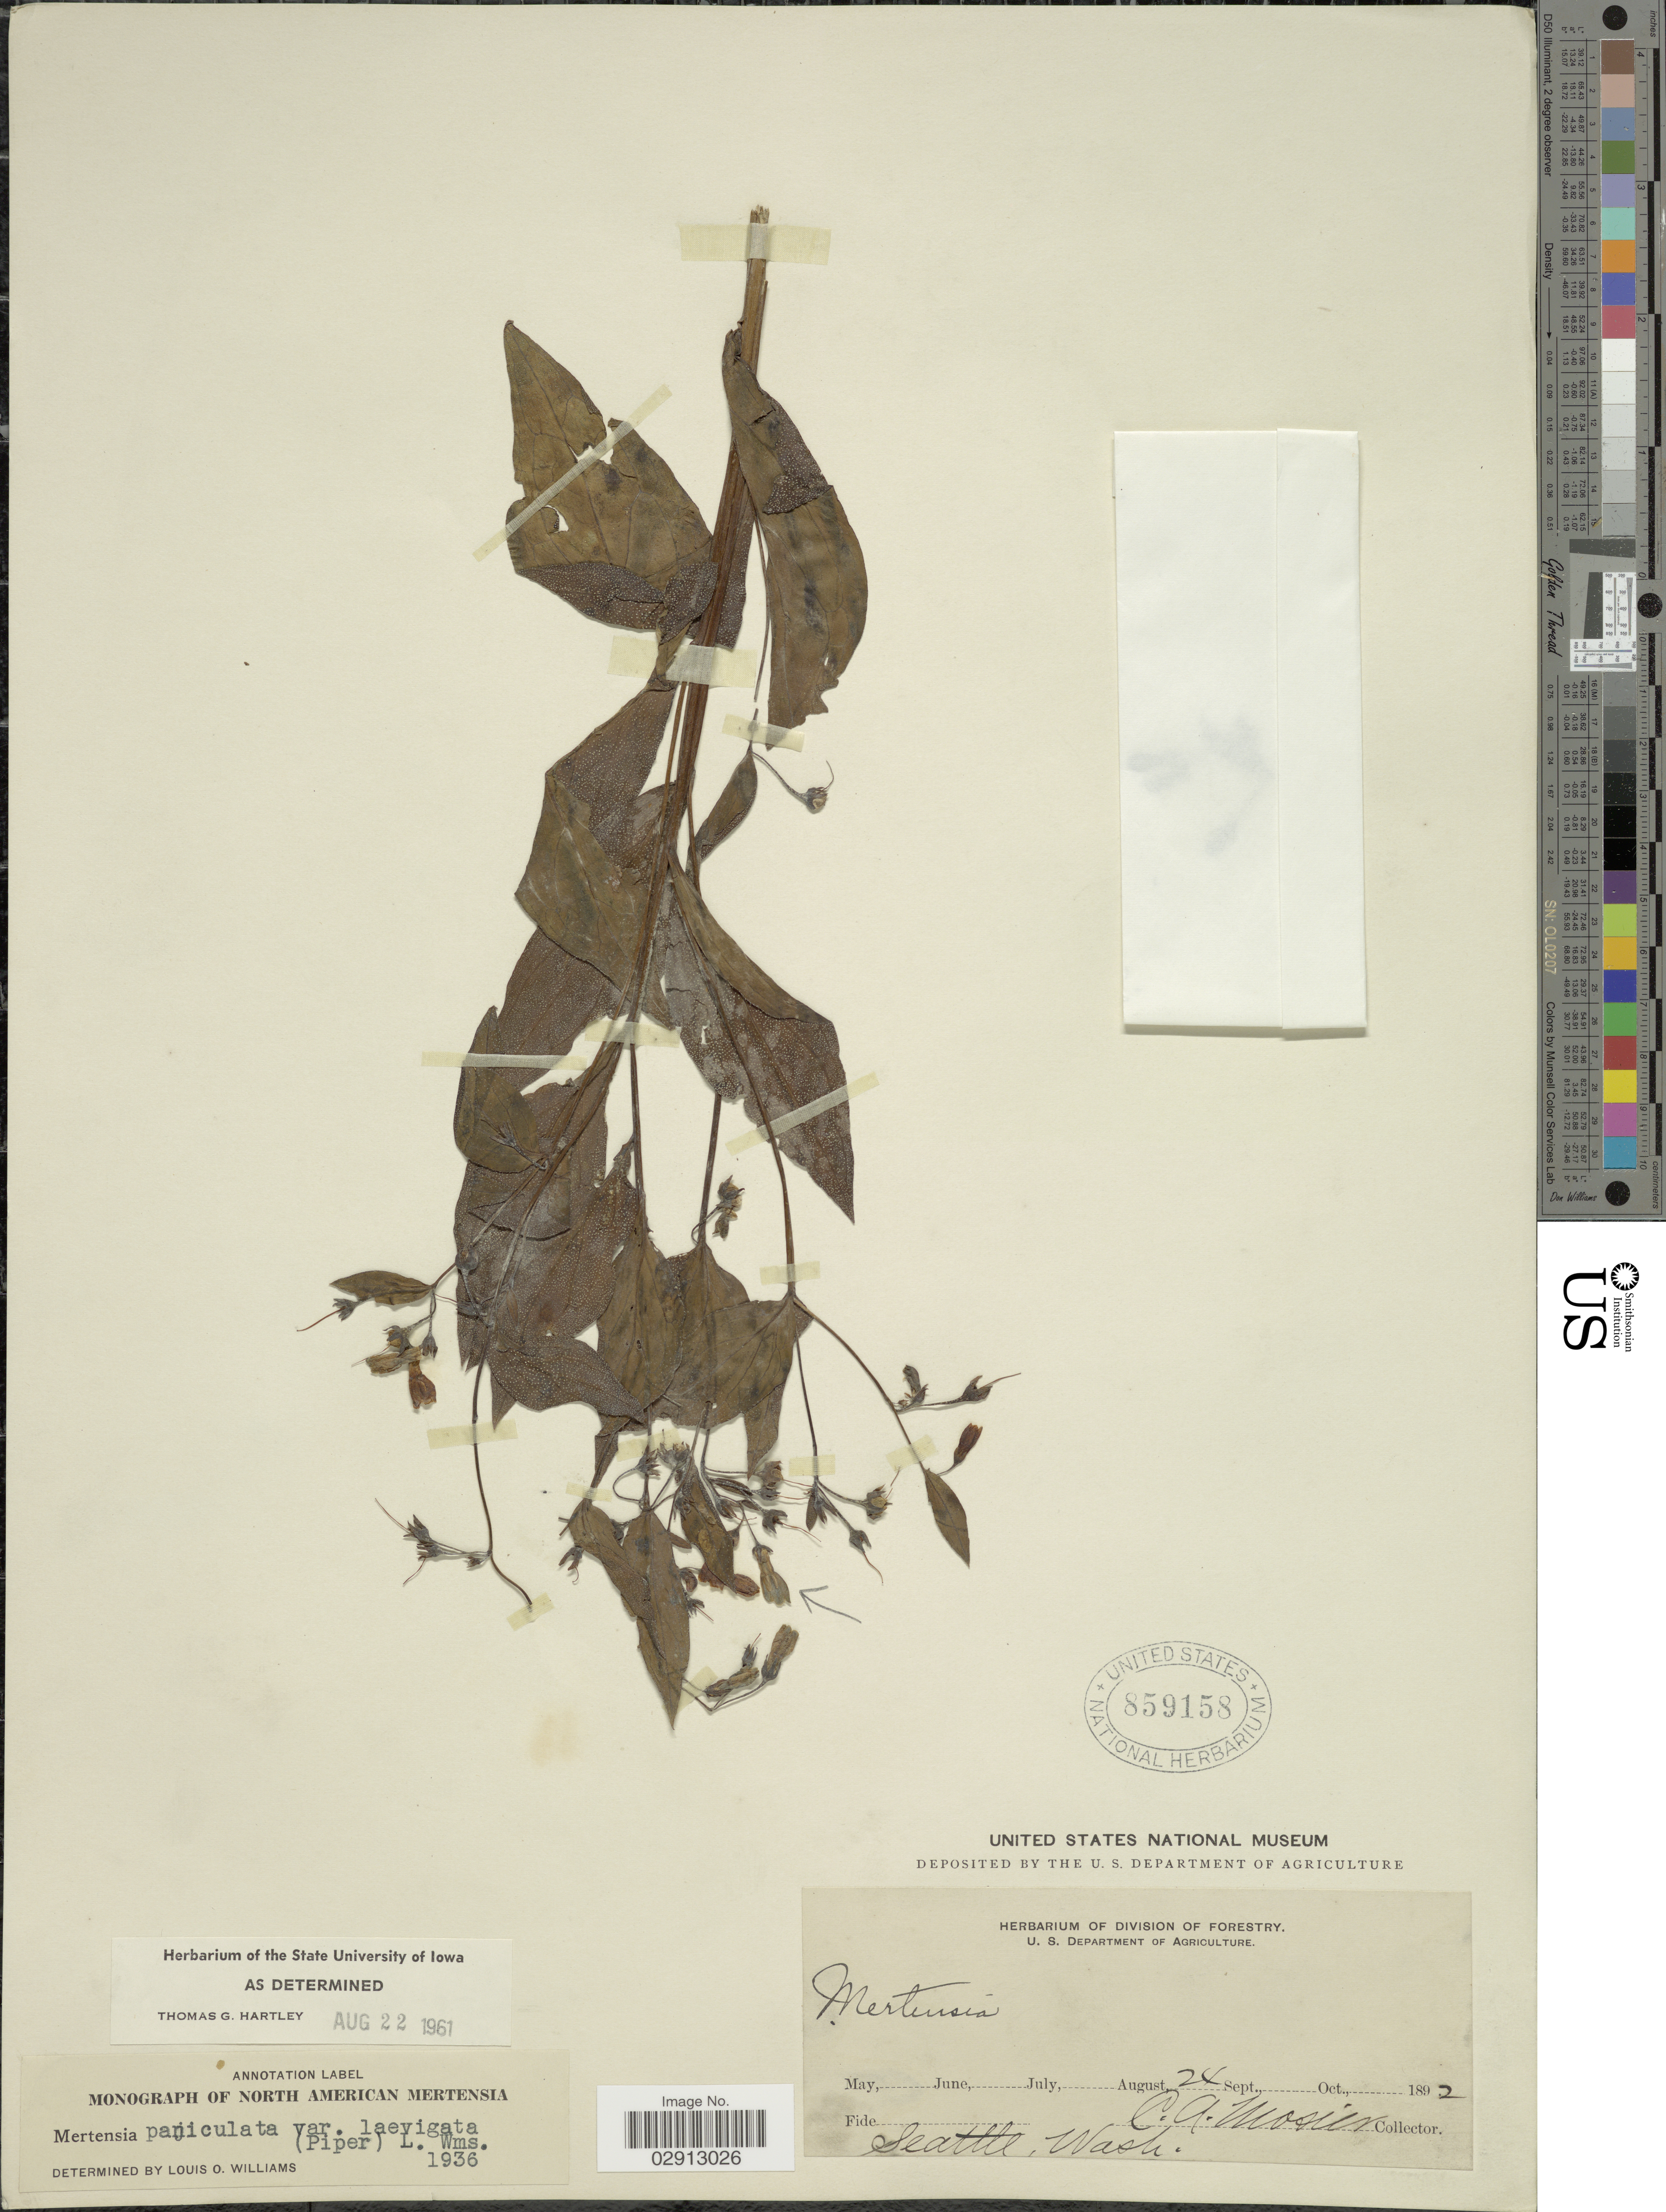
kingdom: Plantae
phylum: Tracheophyta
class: Magnoliopsida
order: Boraginales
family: Boraginaceae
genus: Mertensia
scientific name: Mertensia paniculata var. laevigata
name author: (Piper) L.O. Williams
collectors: C. A. Mosier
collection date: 1892-08-24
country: United States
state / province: Washington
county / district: King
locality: Seattle, Wash.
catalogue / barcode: US 859158